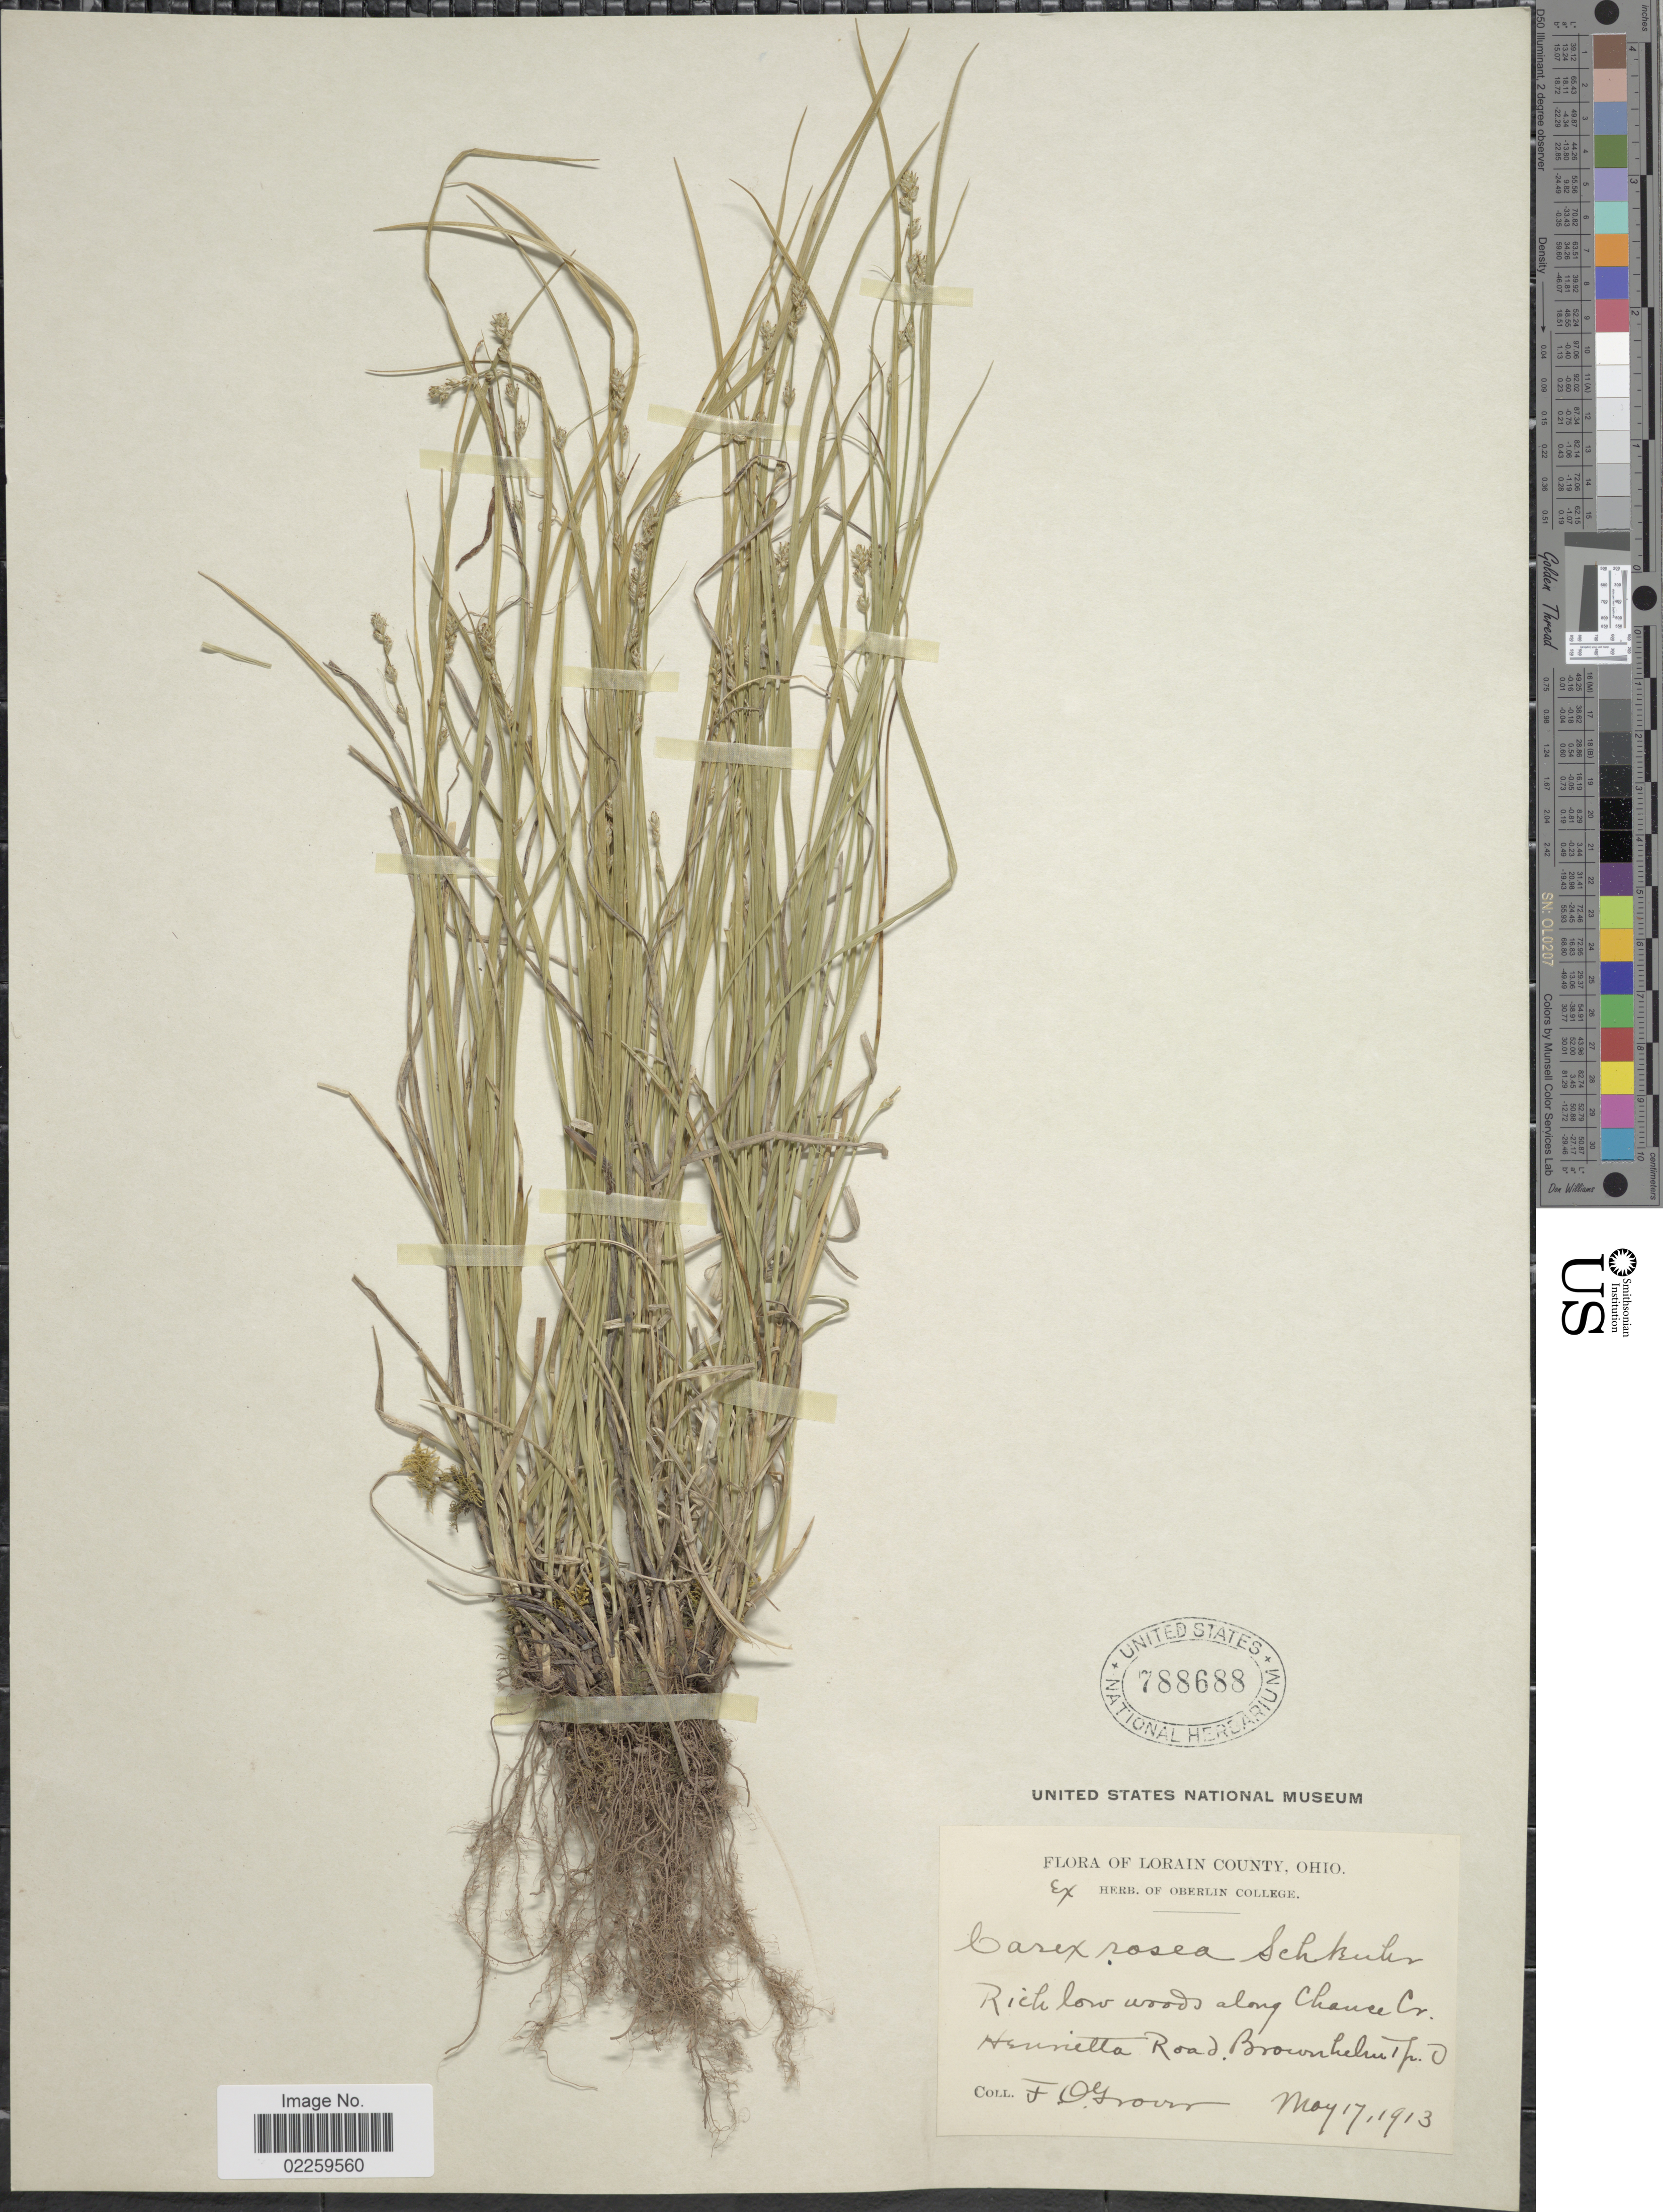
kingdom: Plantae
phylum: Tracheophyta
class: Liliopsida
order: Poales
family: Cyperaceae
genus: Carex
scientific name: Carex rosea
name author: Willd.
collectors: F. Grover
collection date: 1913-05-17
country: United States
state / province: Ohio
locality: Rich low woods along Chance Cr. Henrietta Road, Brownhelm, Tp. O. Lorain County.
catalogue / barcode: US 788688